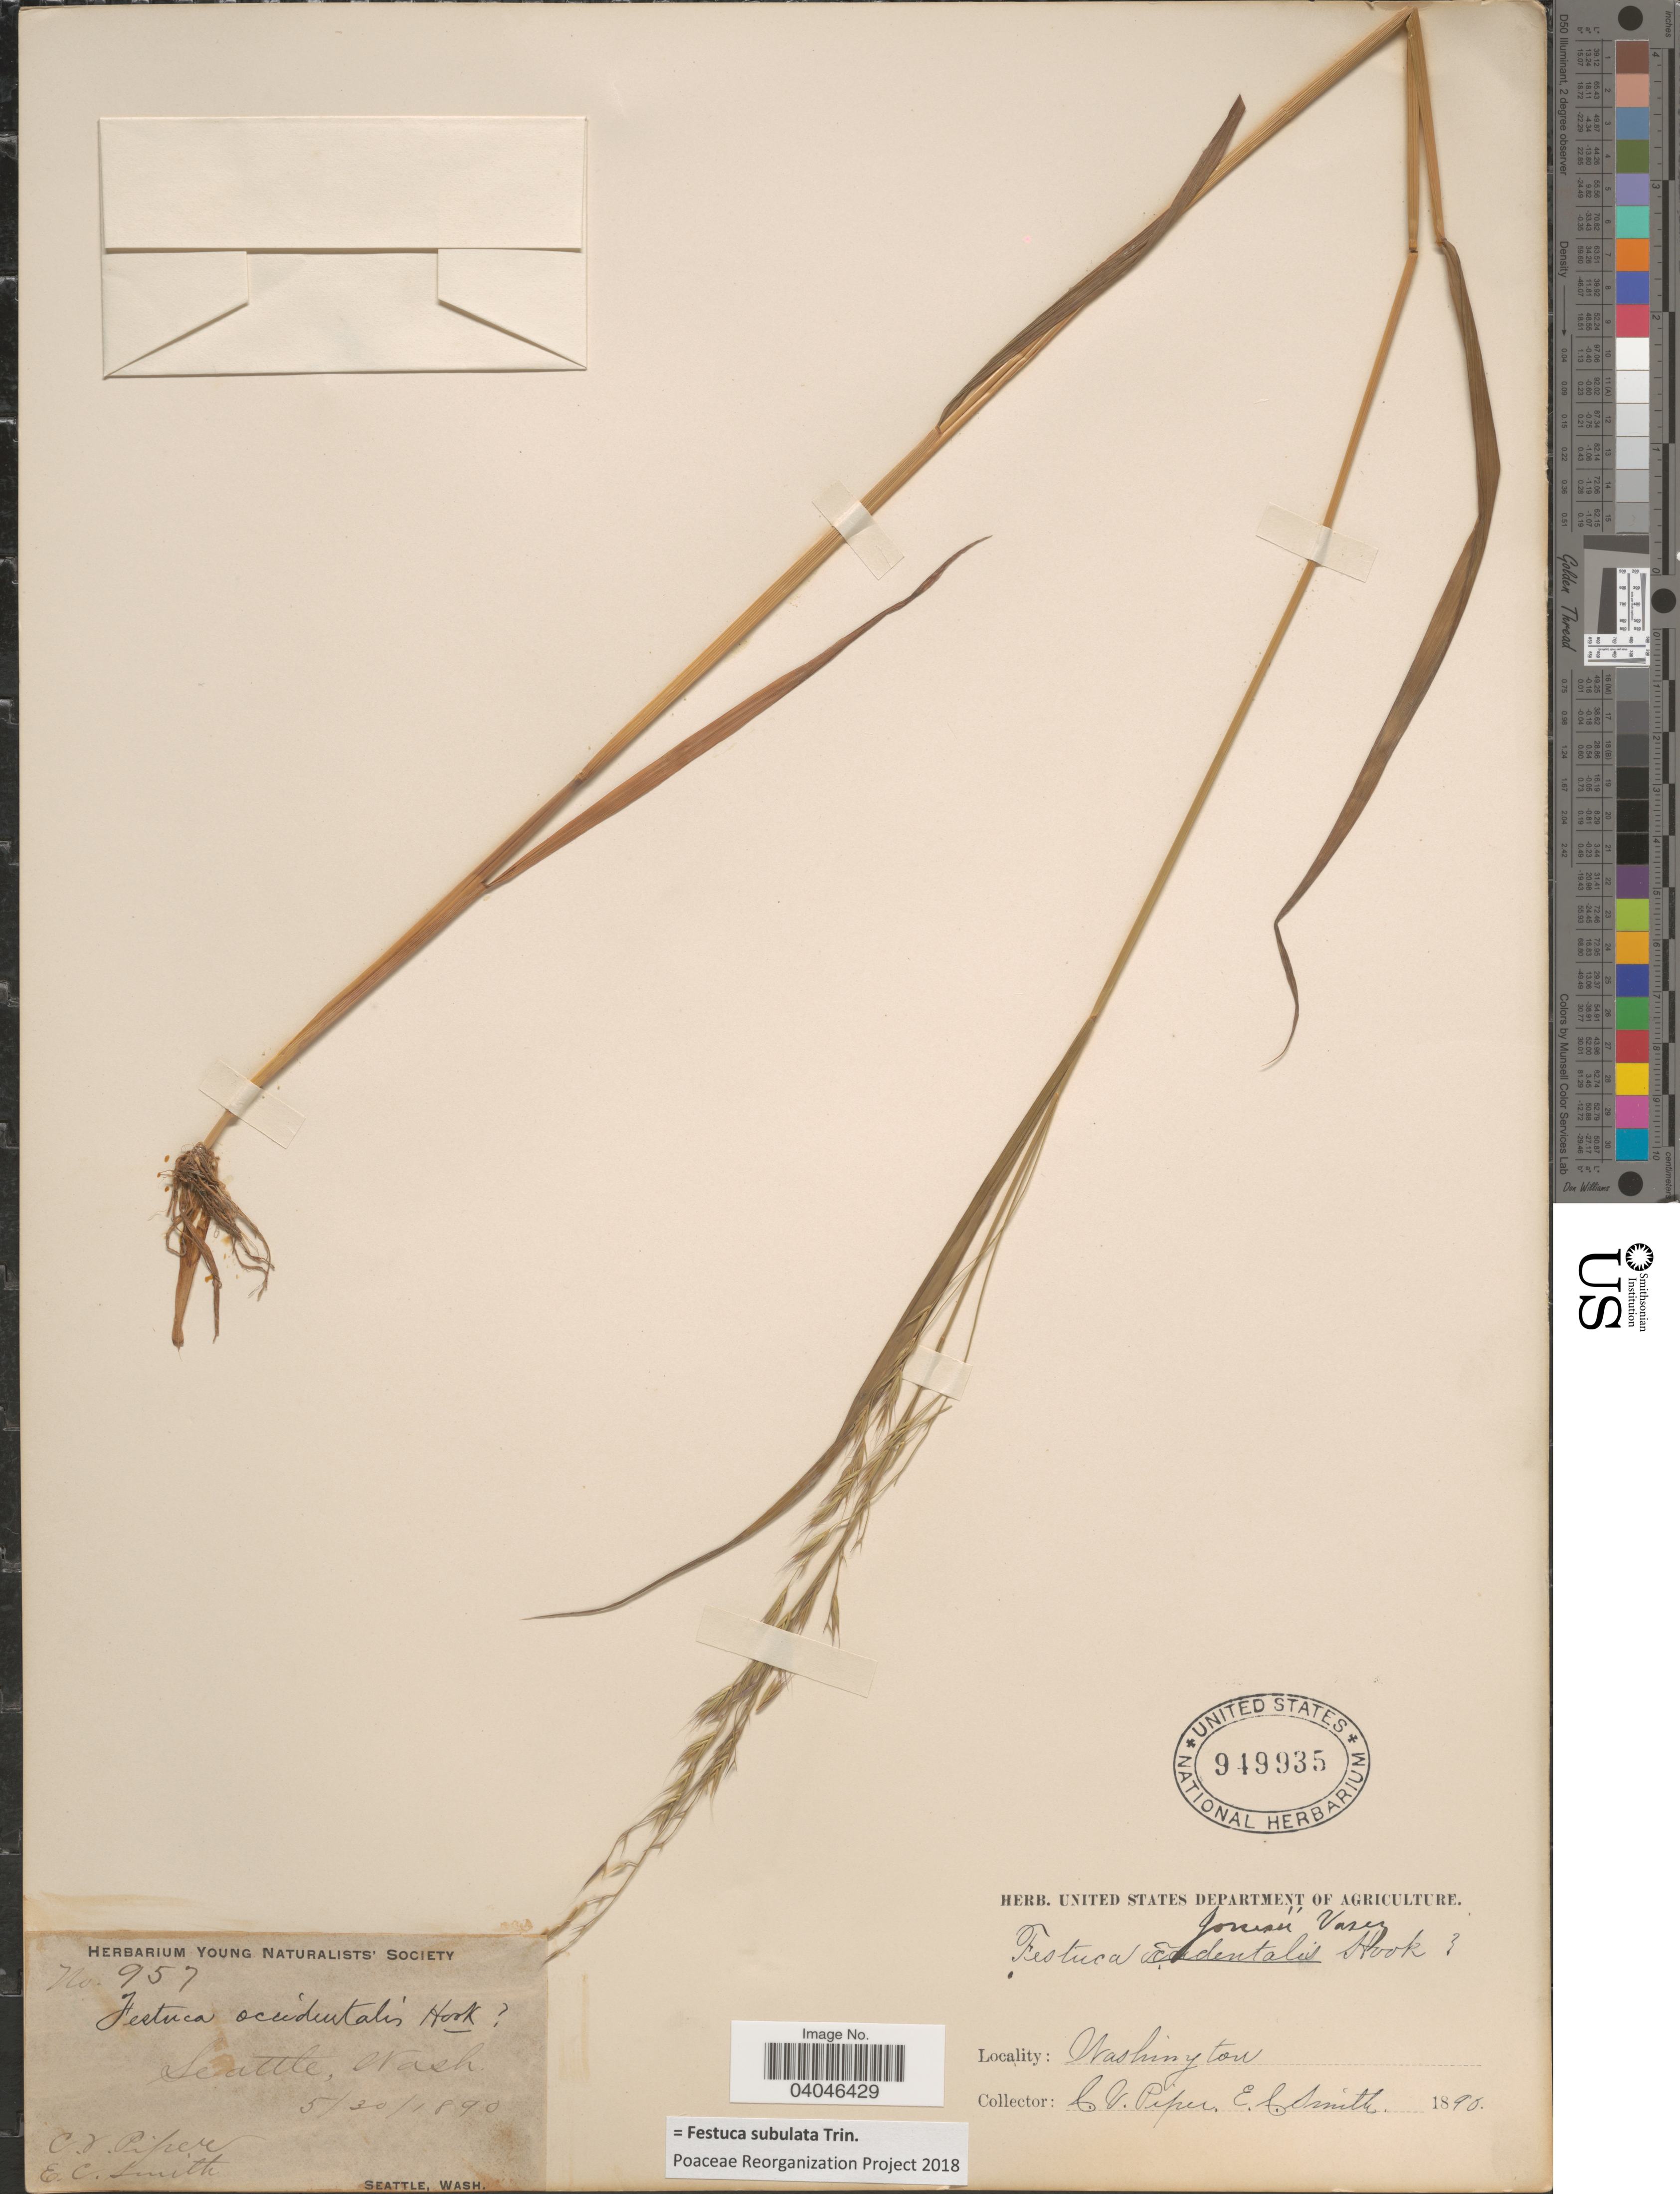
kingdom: Plantae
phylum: Tracheophyta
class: Liliopsida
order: Poales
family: Poaceae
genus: Festuca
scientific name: Festuca subulata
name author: Trin.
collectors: C. V. Piper & E. Smith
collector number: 957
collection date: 1890-05-30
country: United States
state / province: Washington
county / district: King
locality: Seattle.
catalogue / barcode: US 949935